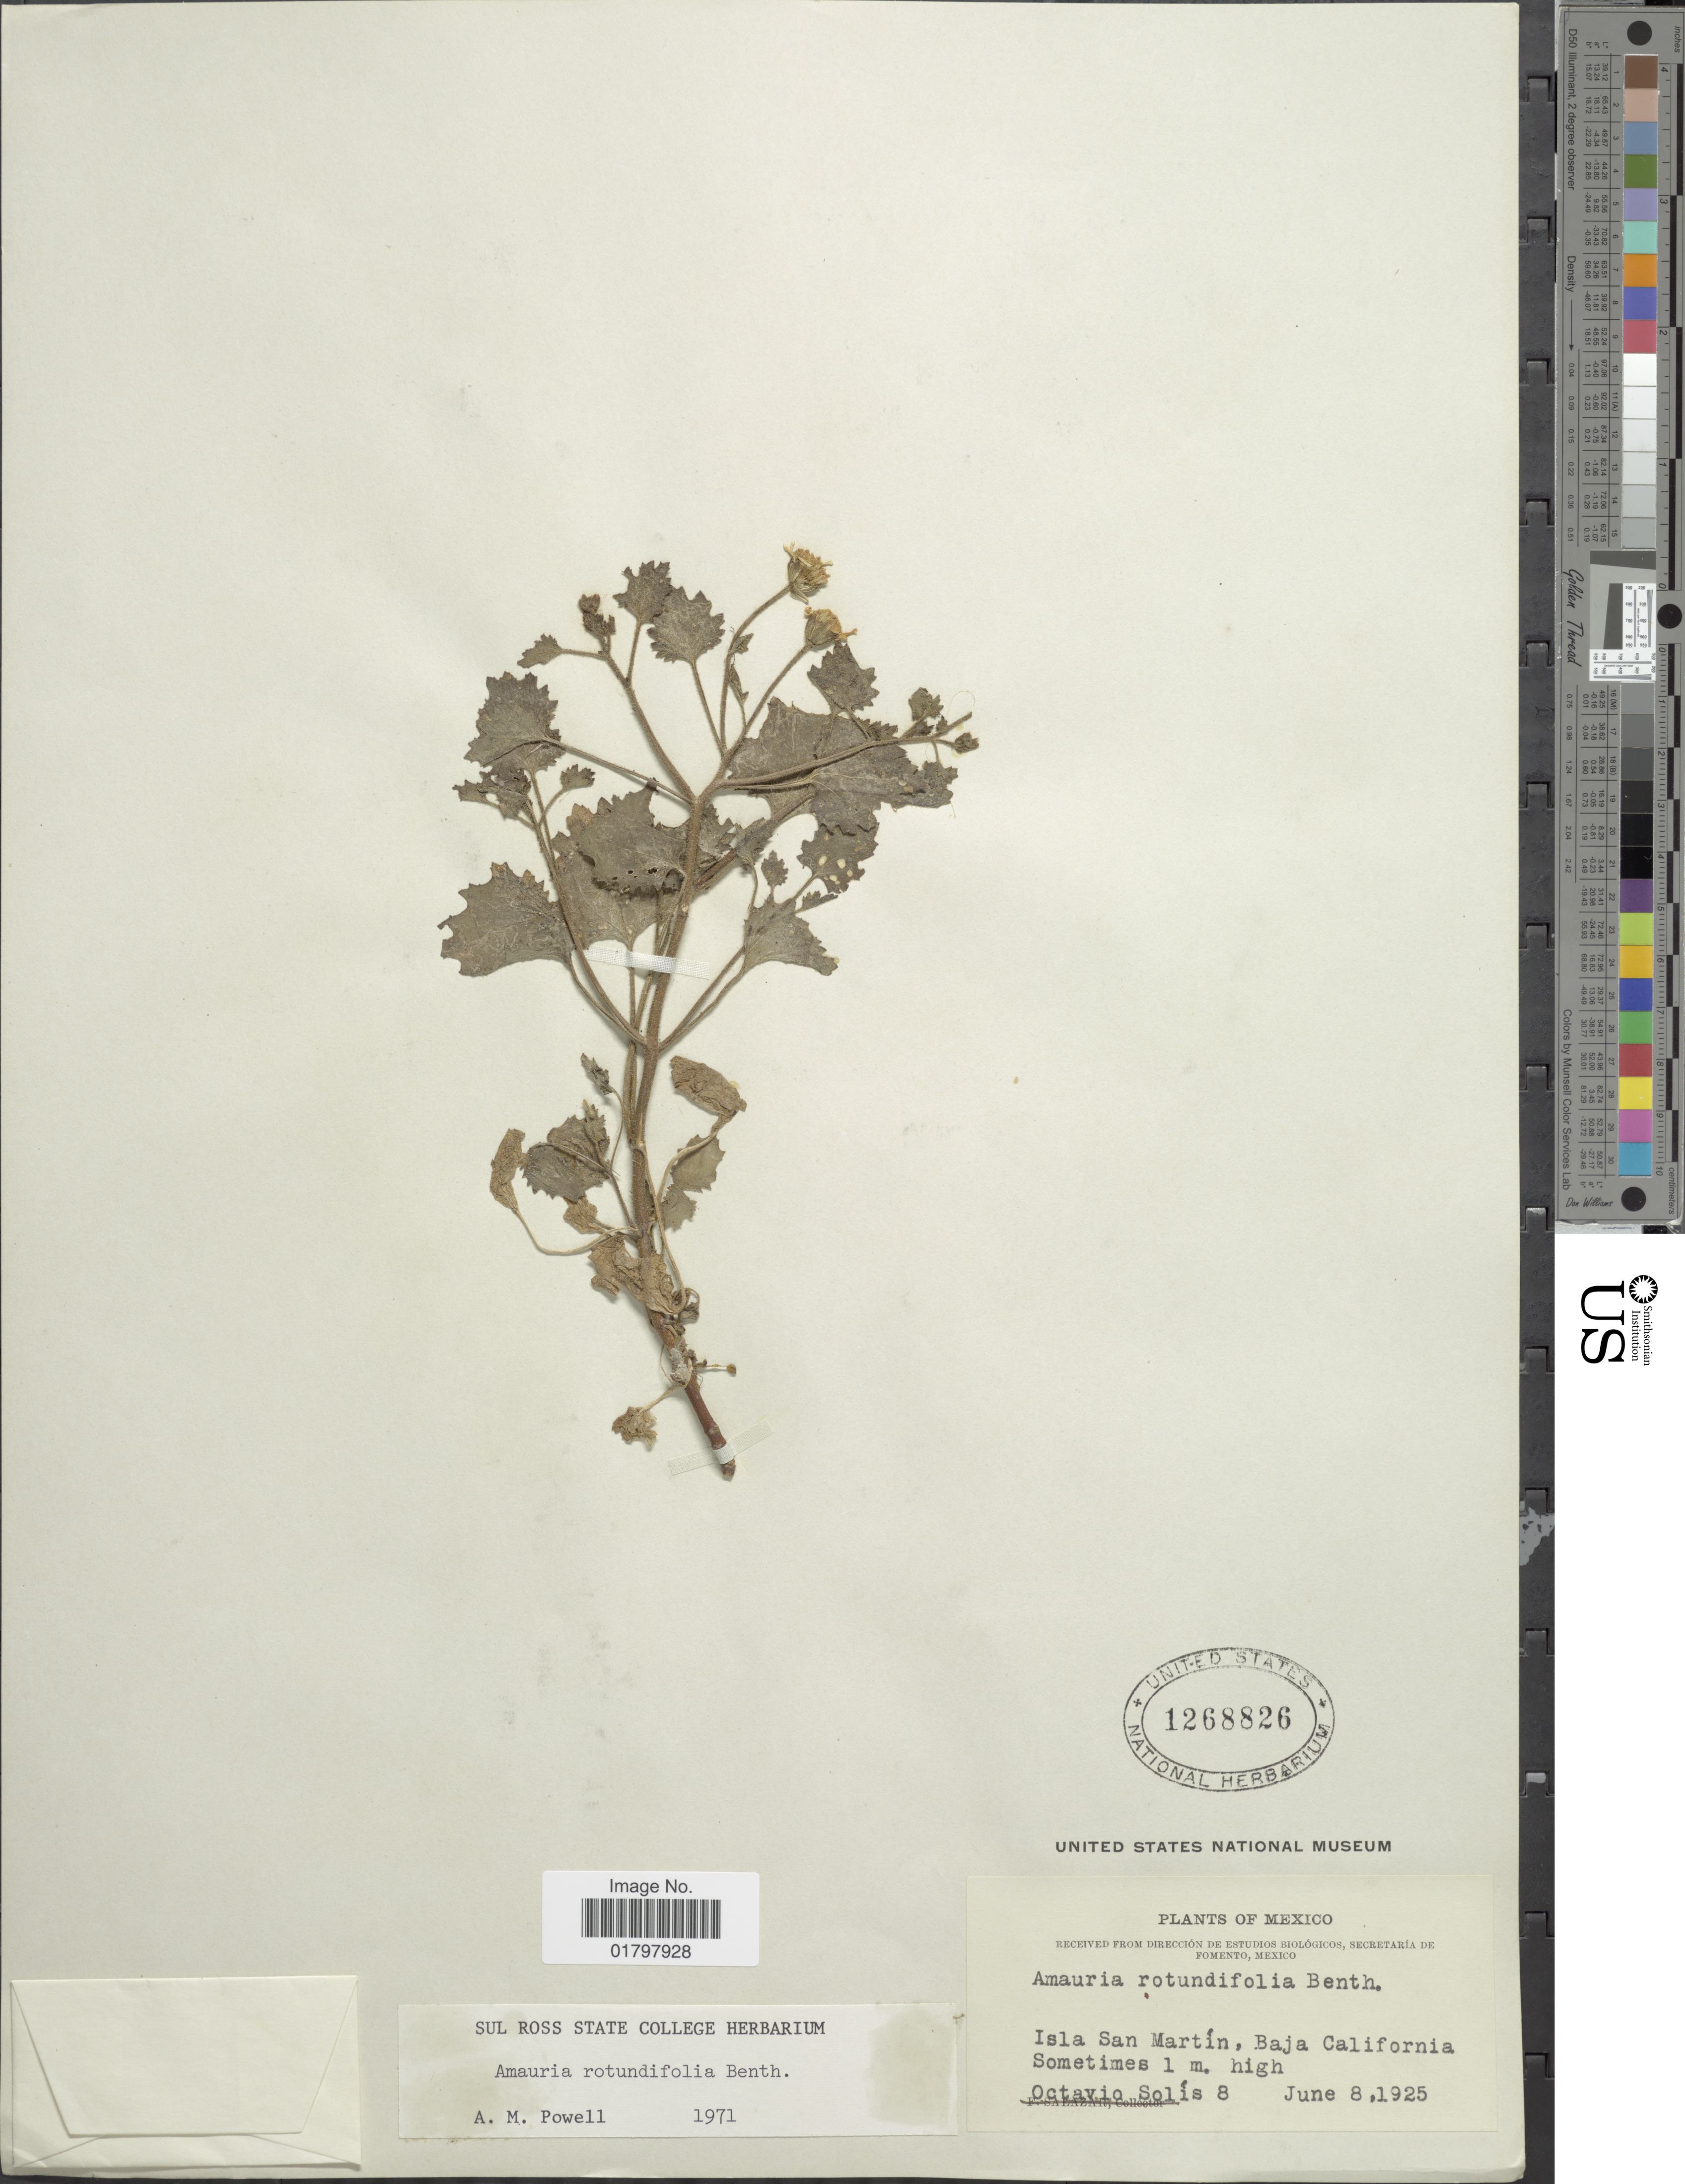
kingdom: Plantae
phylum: Tracheophyta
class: Magnoliopsida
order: Asterales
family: Asteraceae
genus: Amauria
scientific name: Amauria rotundifolia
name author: Benth.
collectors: O. Solis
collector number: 8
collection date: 1925-06-08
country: Mexico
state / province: Baja California Sur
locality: Isla San Martín, Baja California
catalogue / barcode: US 1268826